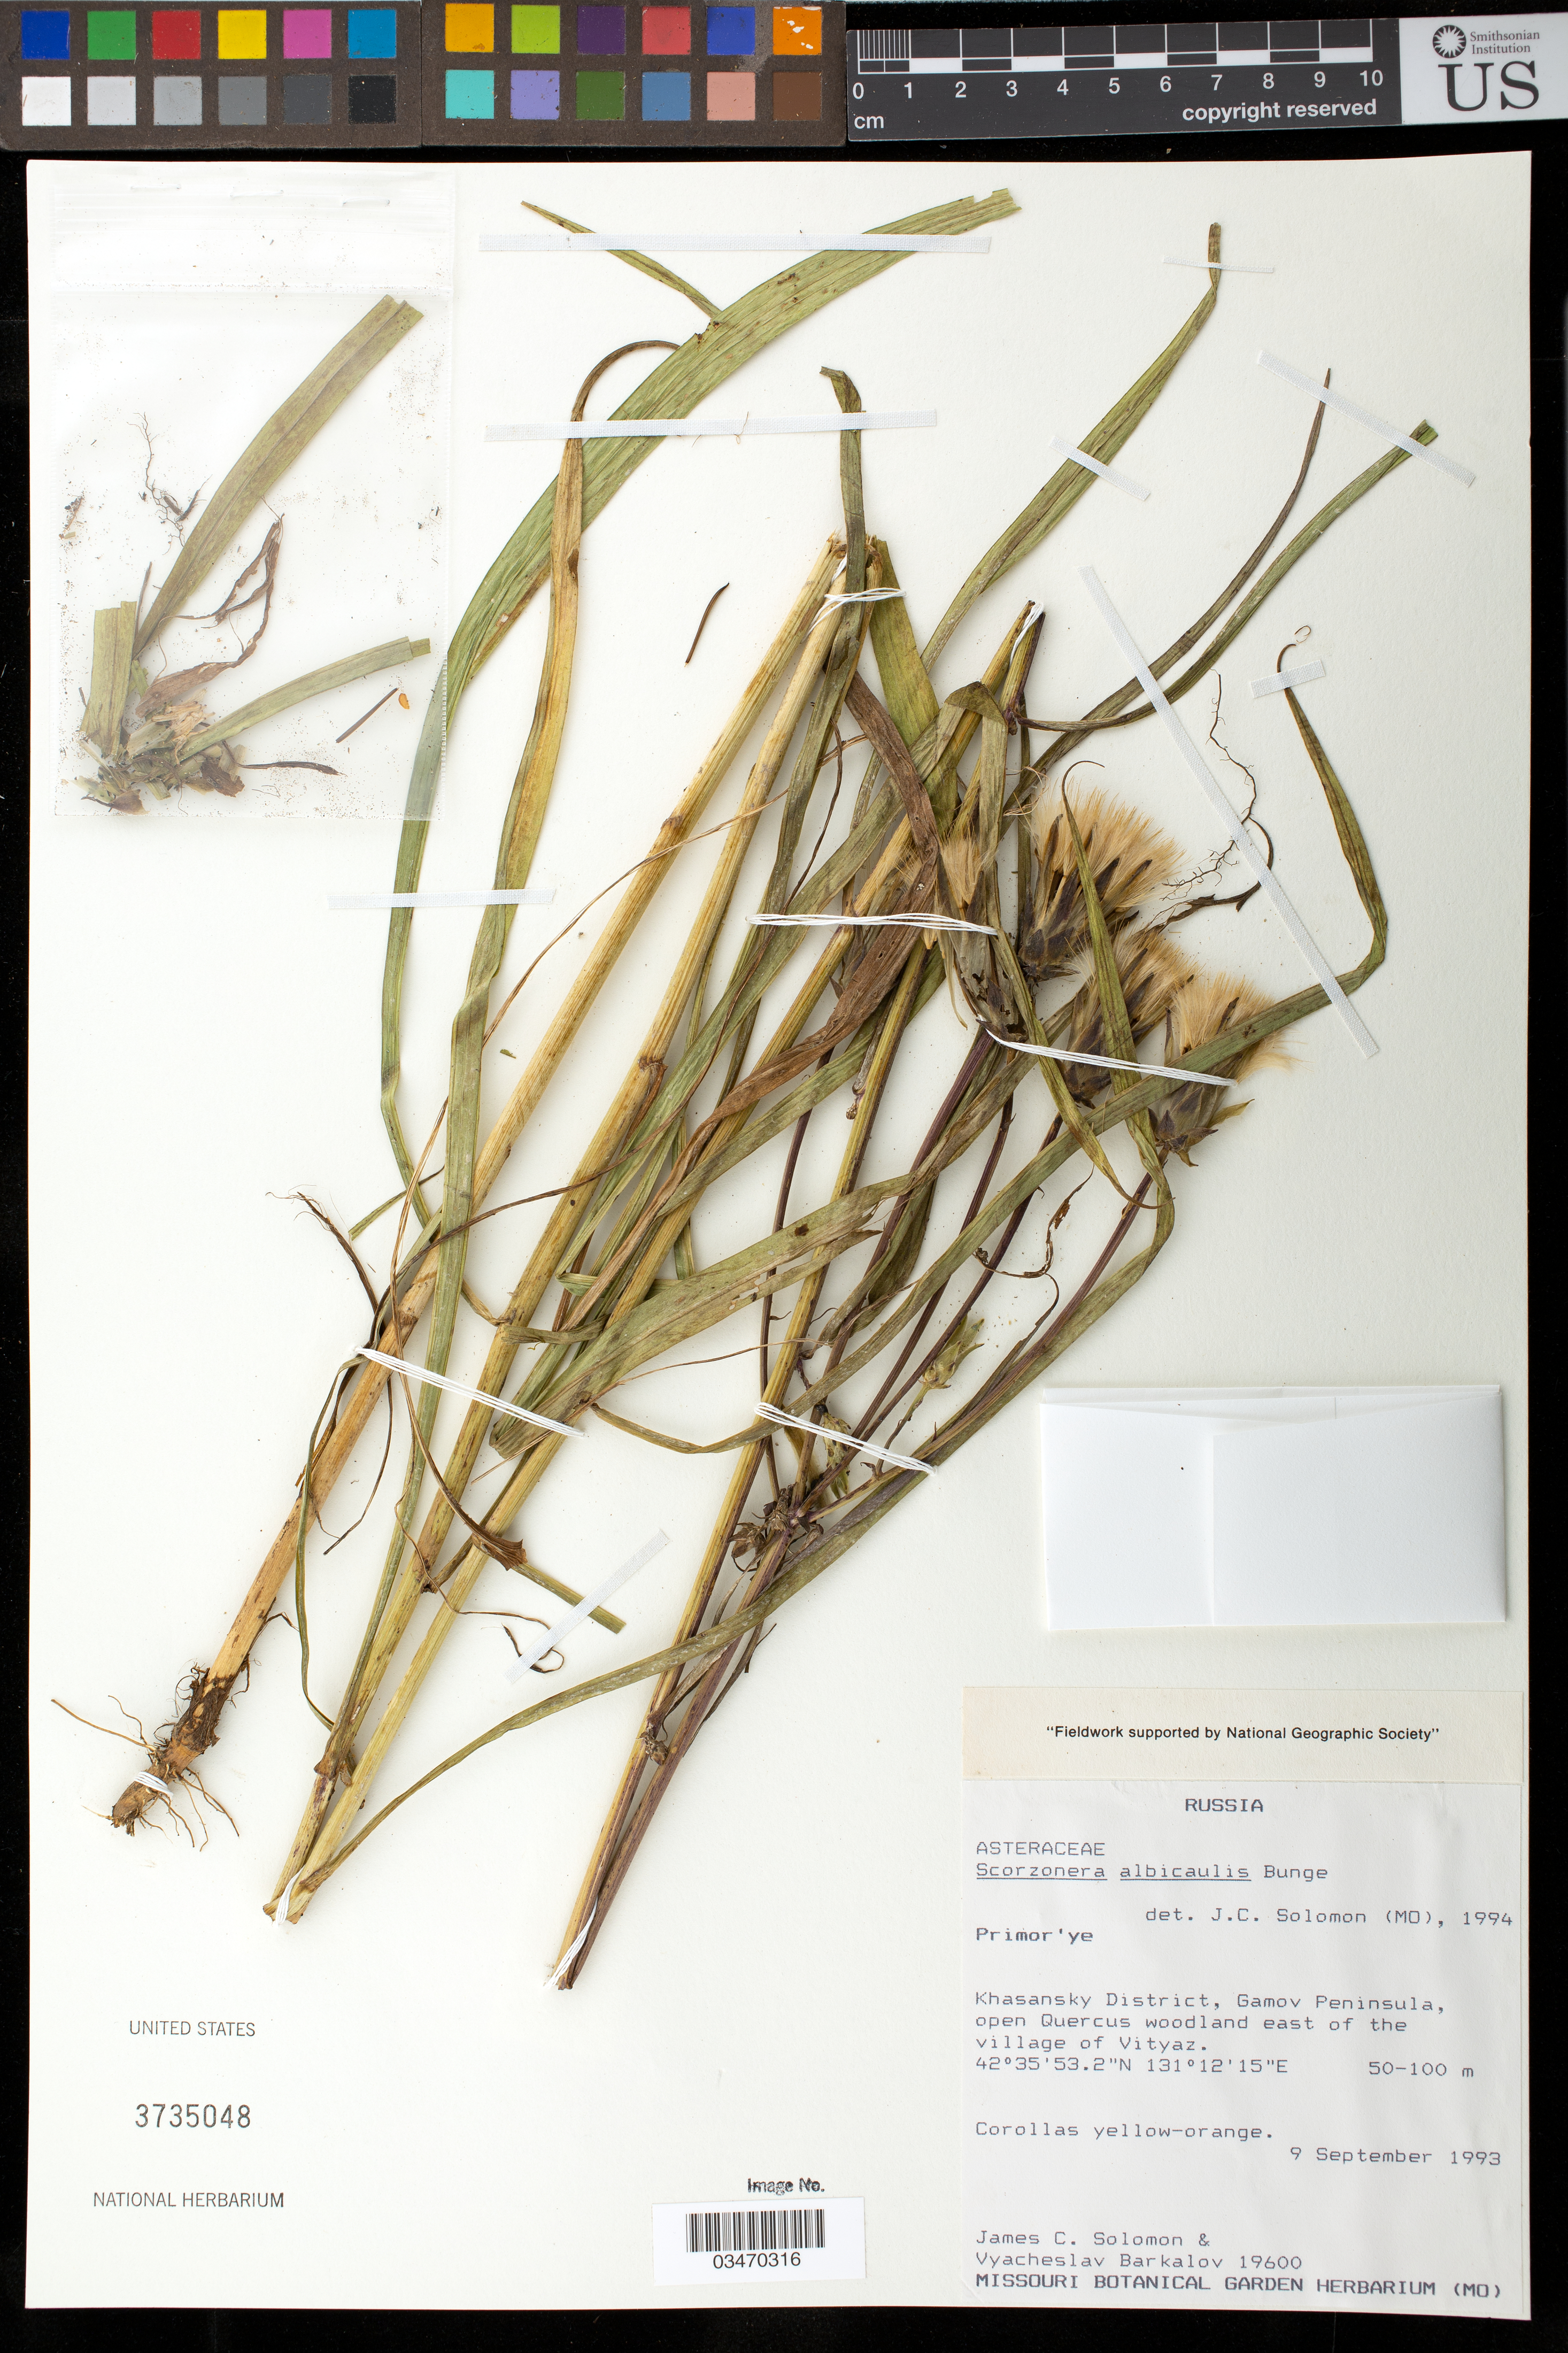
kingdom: Plantae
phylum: Tracheophyta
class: Magnoliopsida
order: Asterales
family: Asteraceae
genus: Scorzonera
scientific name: Scorzonera albicaulis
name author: Bunge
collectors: J. C. Solomon & V. Barkalov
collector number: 19600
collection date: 1993-09-09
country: Russian Federation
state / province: Primorsky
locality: Khasansky District, Gamov Peninsula, open Quercus woodland east of the village of Vityaz.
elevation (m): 50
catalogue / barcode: US 3735048